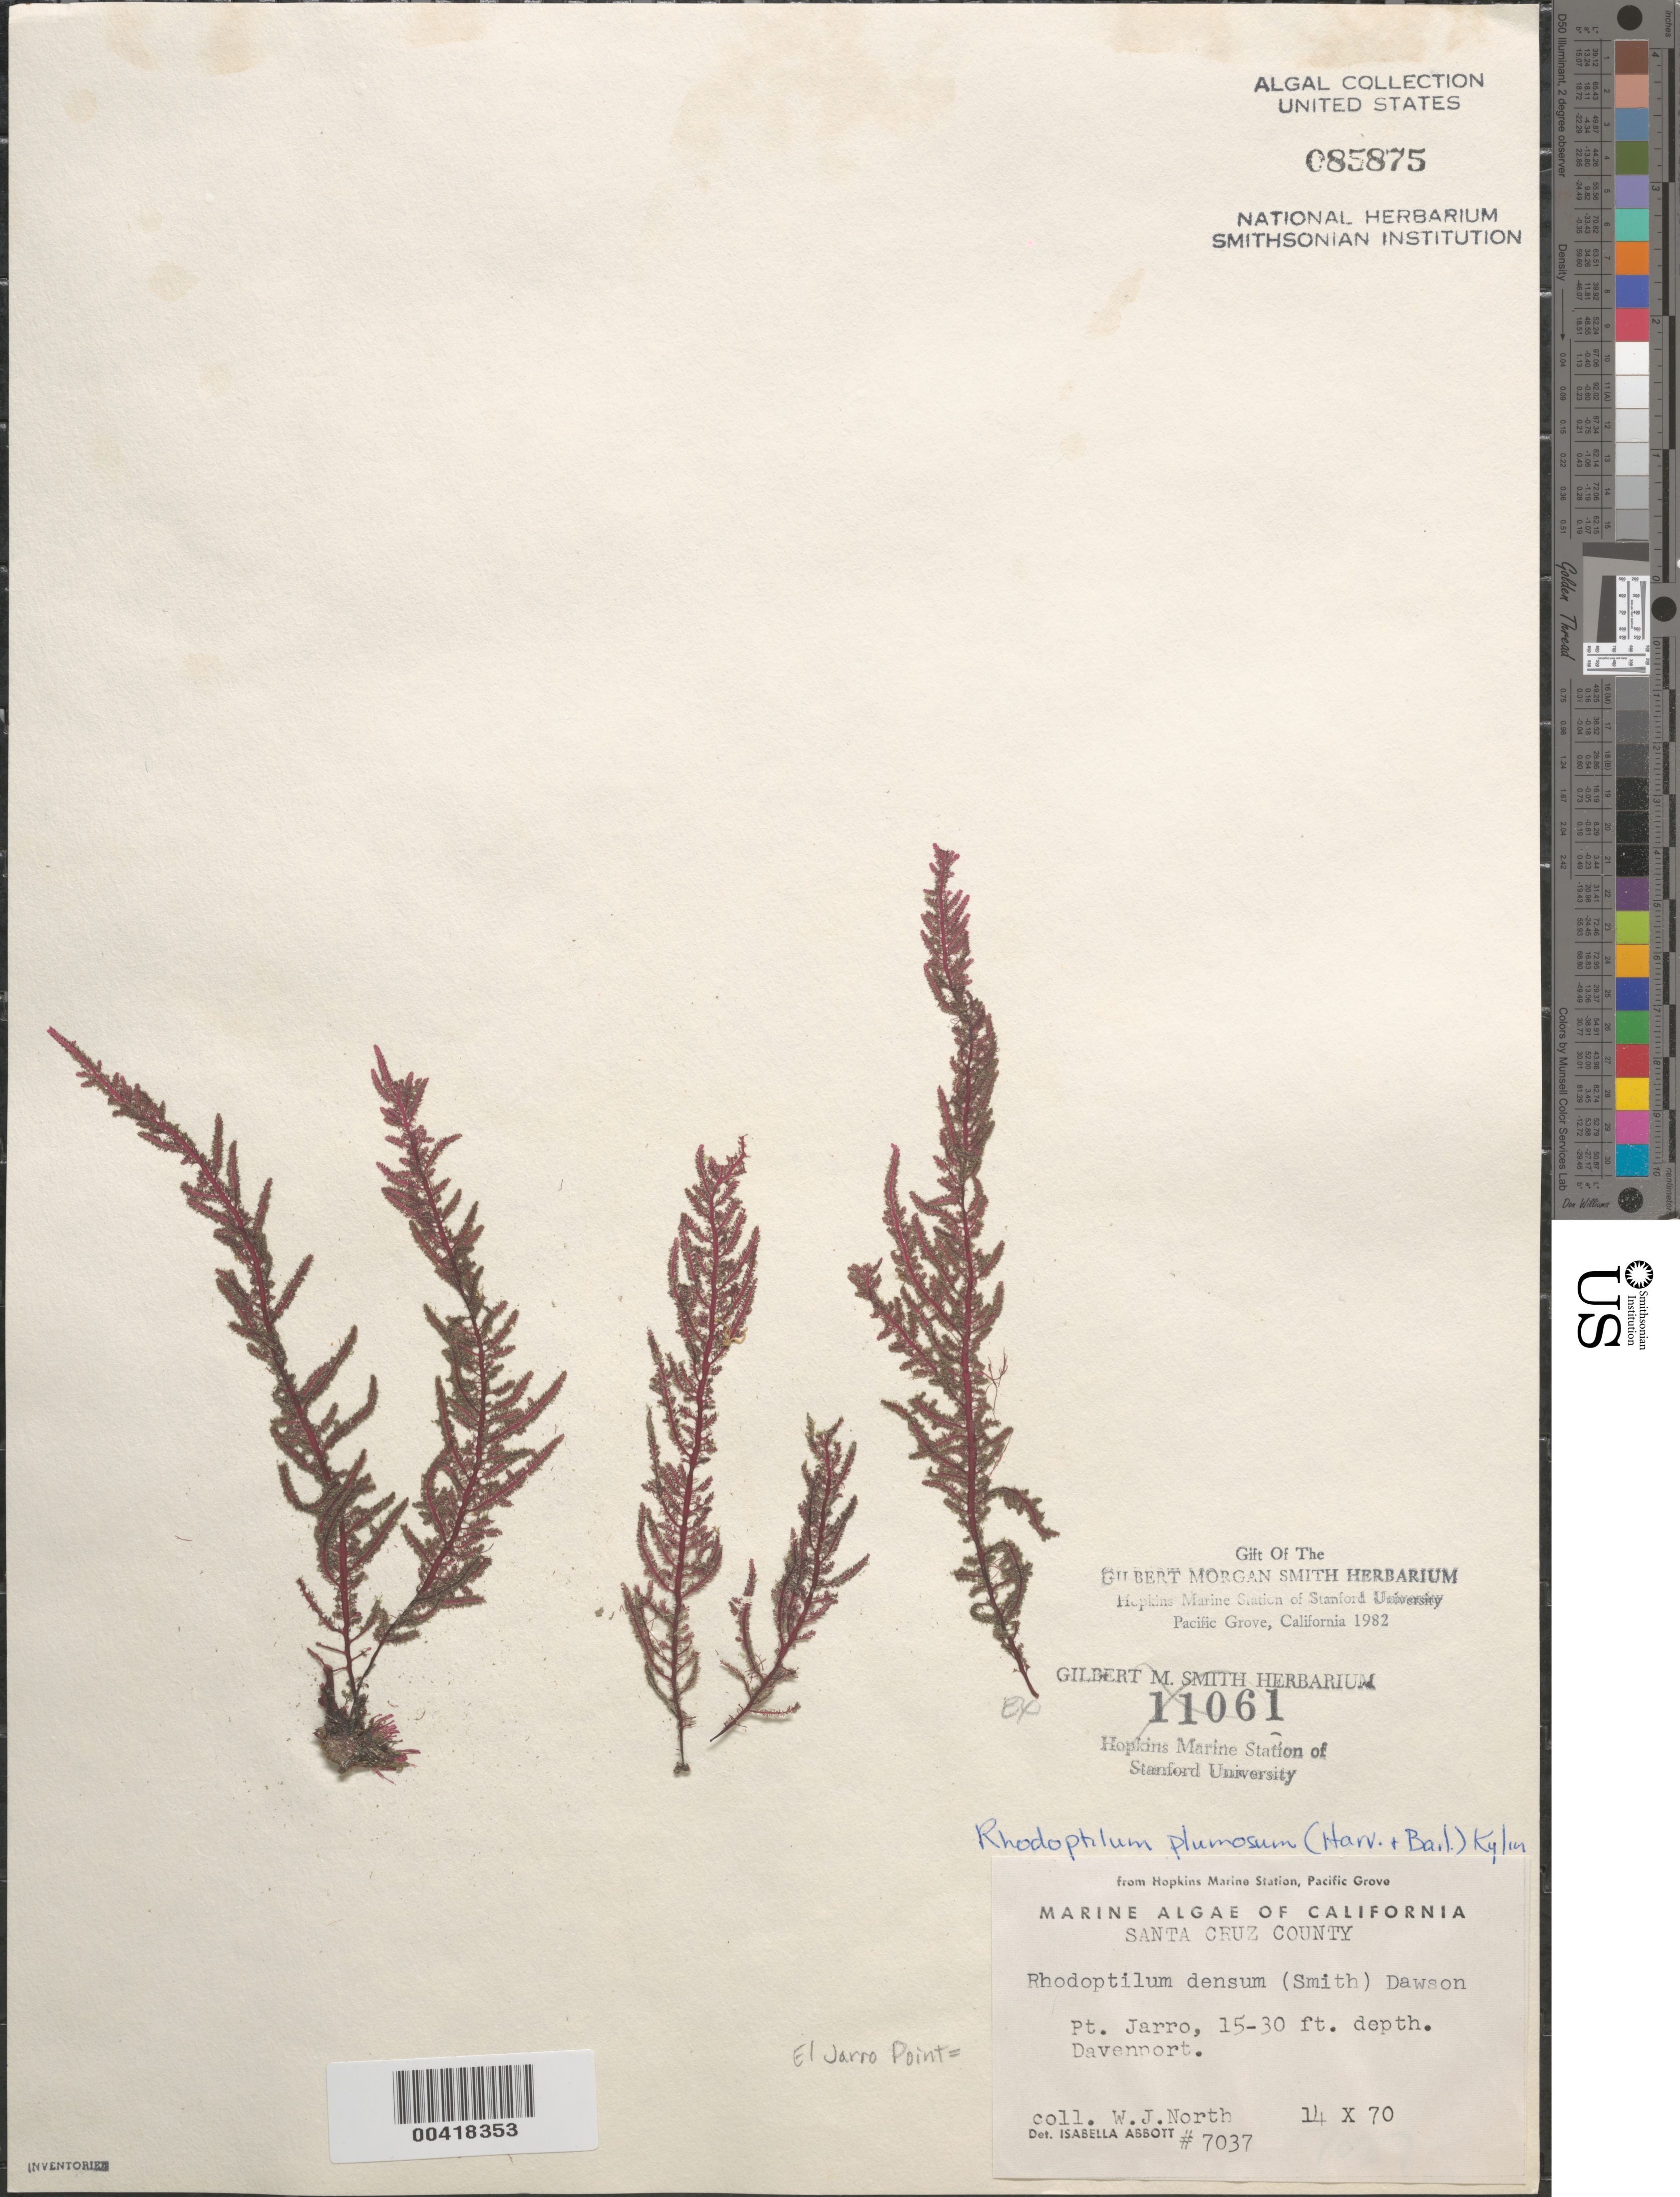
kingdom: Plantae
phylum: Rhodophyta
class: Florideophyceae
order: Ceramiales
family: Dasyaceae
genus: Rhodoptilum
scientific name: Rhodoptilum plumosum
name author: (Harv. & Bail.) Kylin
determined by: Abbott, Isabella A.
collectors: W. North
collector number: IAA 7037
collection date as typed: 14 Oct 1970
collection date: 1970-10-14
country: United States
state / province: California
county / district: Santa Cruz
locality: El Jarro Point, Davenport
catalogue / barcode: US 85875